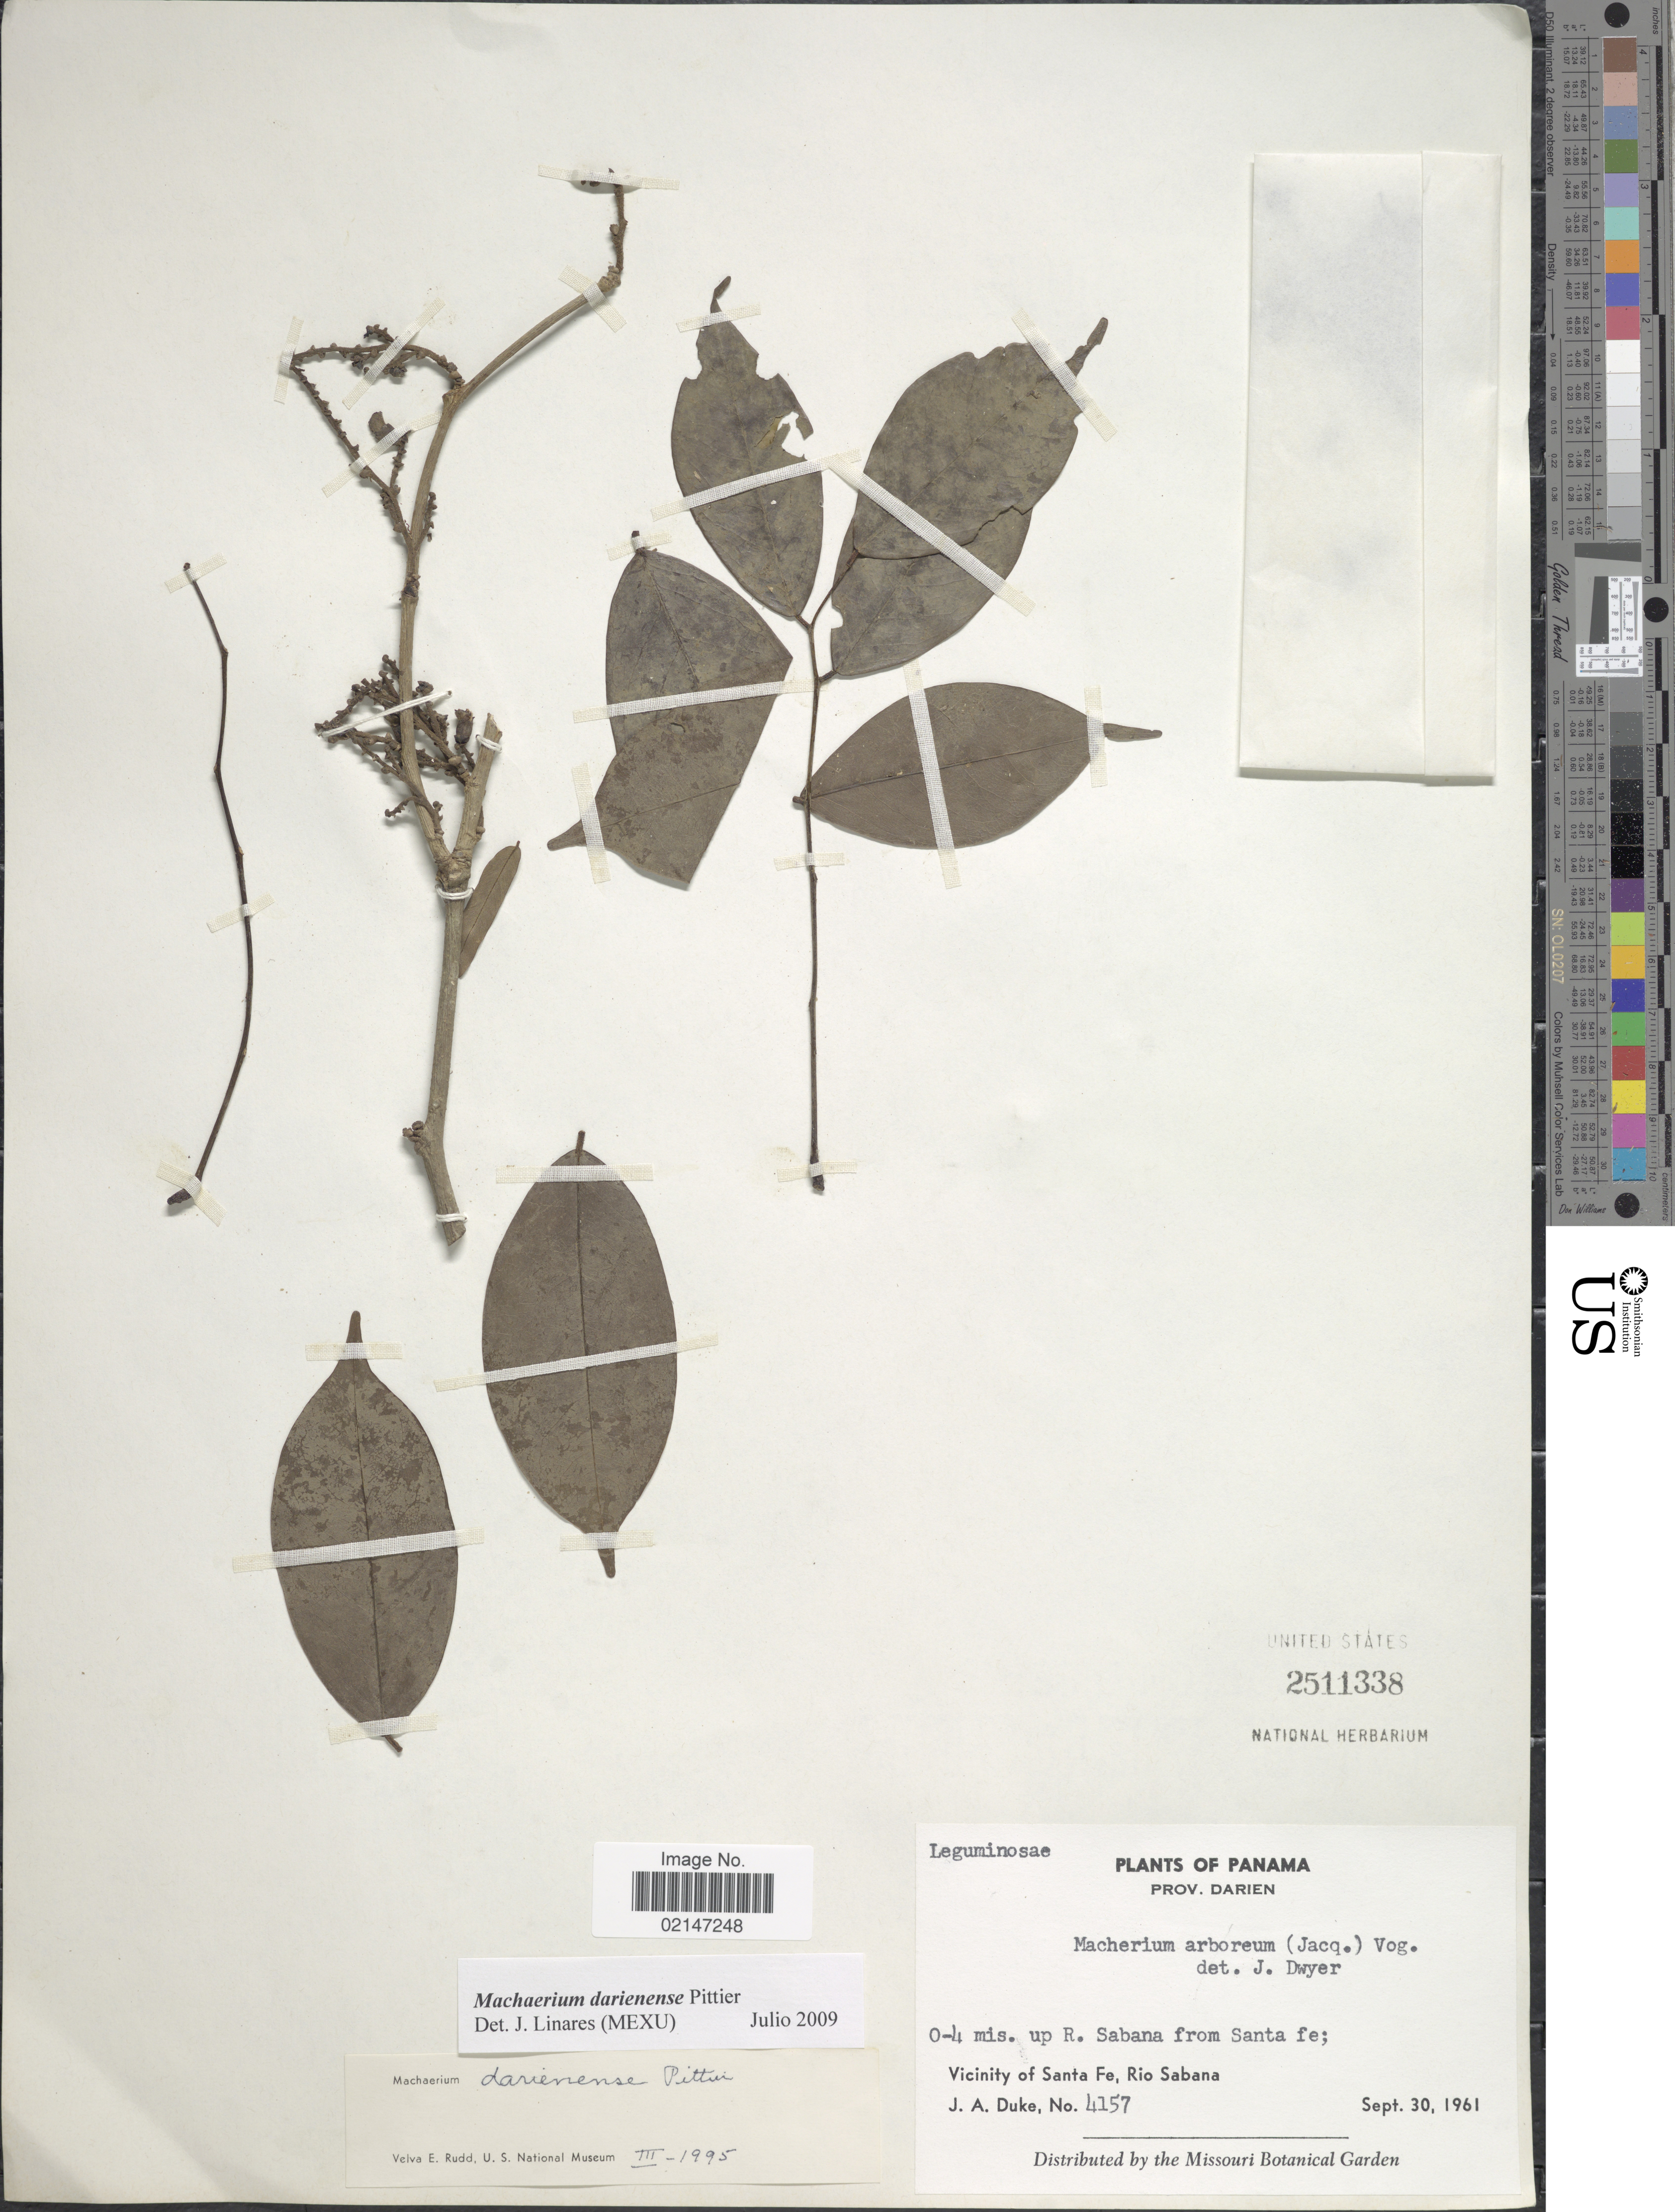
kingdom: Plantae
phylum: Tracheophyta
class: Magnoliopsida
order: Fabales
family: Fabaceae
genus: Machaerium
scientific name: Machaerium darienense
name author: Pittier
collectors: J. A. Duke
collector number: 4157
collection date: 1961-09-30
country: Panama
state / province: Darién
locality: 0-4 mis. up R. Sabana from Santa fe; Vicinity of Santa Fe, Rio Sabana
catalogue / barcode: US 2511338